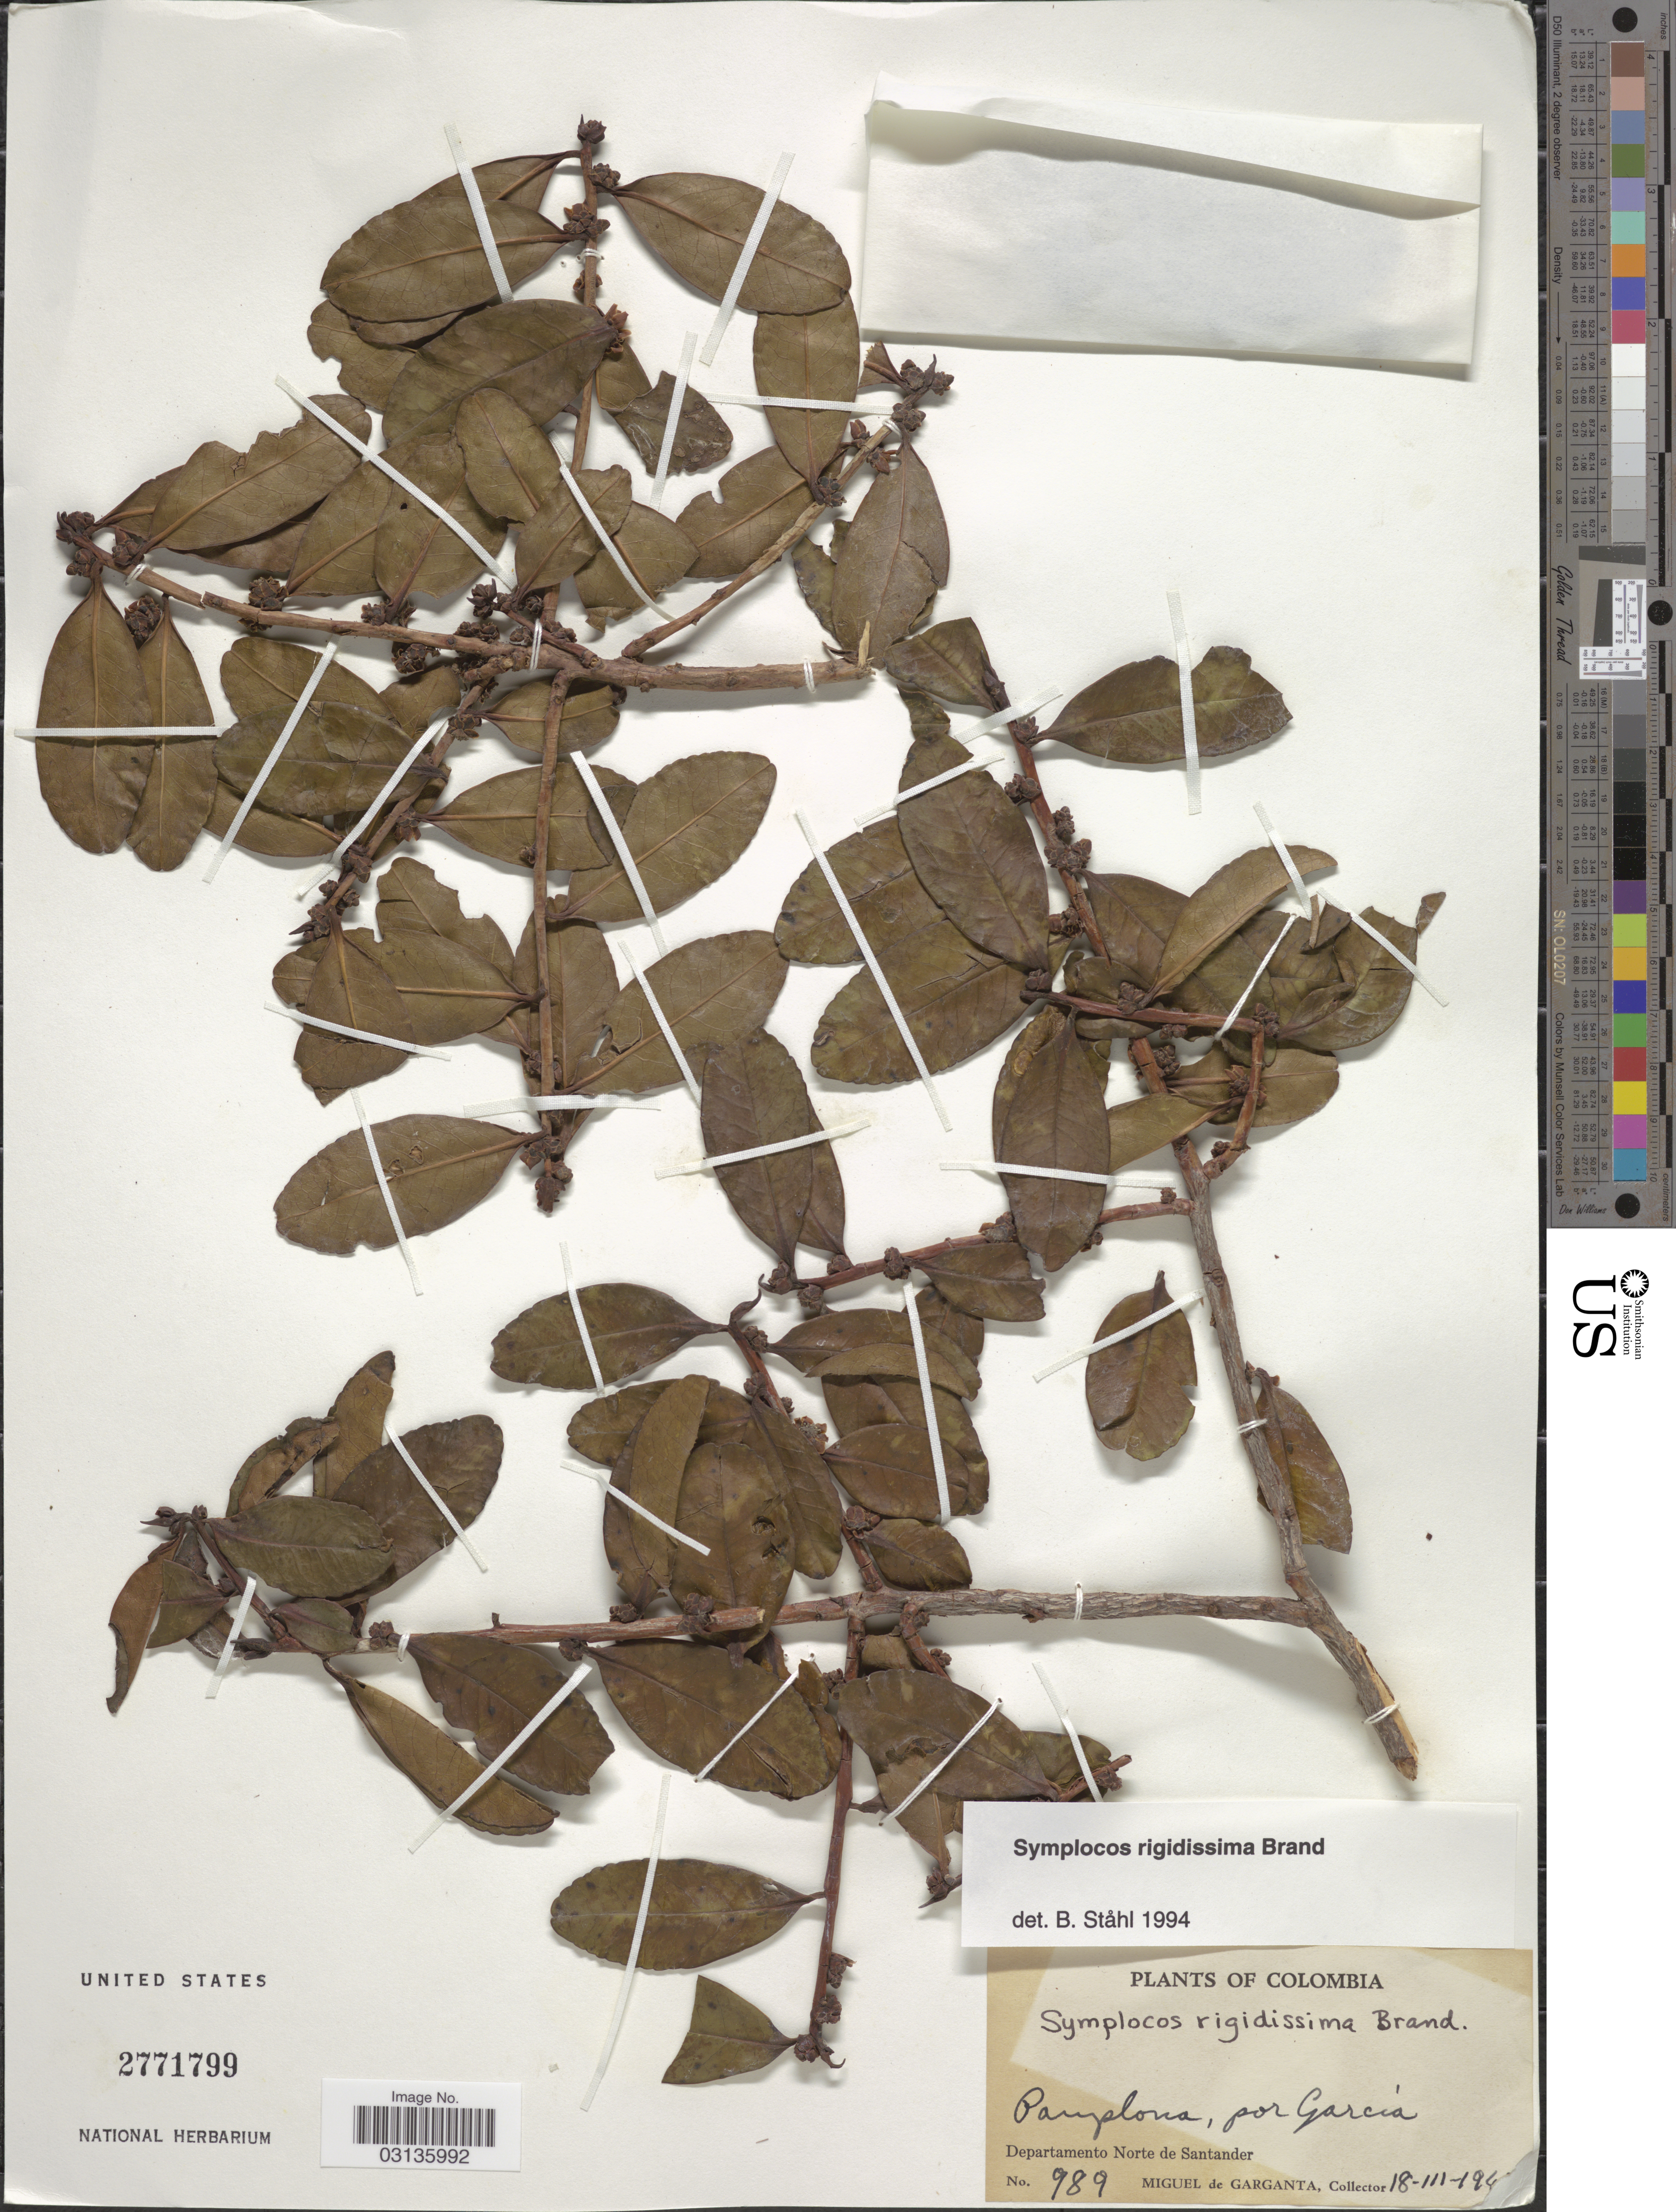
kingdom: Plantae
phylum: Tracheophyta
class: Magnoliopsida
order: Ericales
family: Symplocaceae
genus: Symplocos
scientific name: Symplocos rigidissima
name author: Brand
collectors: M. Garganta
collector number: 989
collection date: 1940-03-18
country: Colombia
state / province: Norte de Santander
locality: Pamplona, por Garcia. Departamento Norte de Santander.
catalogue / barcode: US 2771799